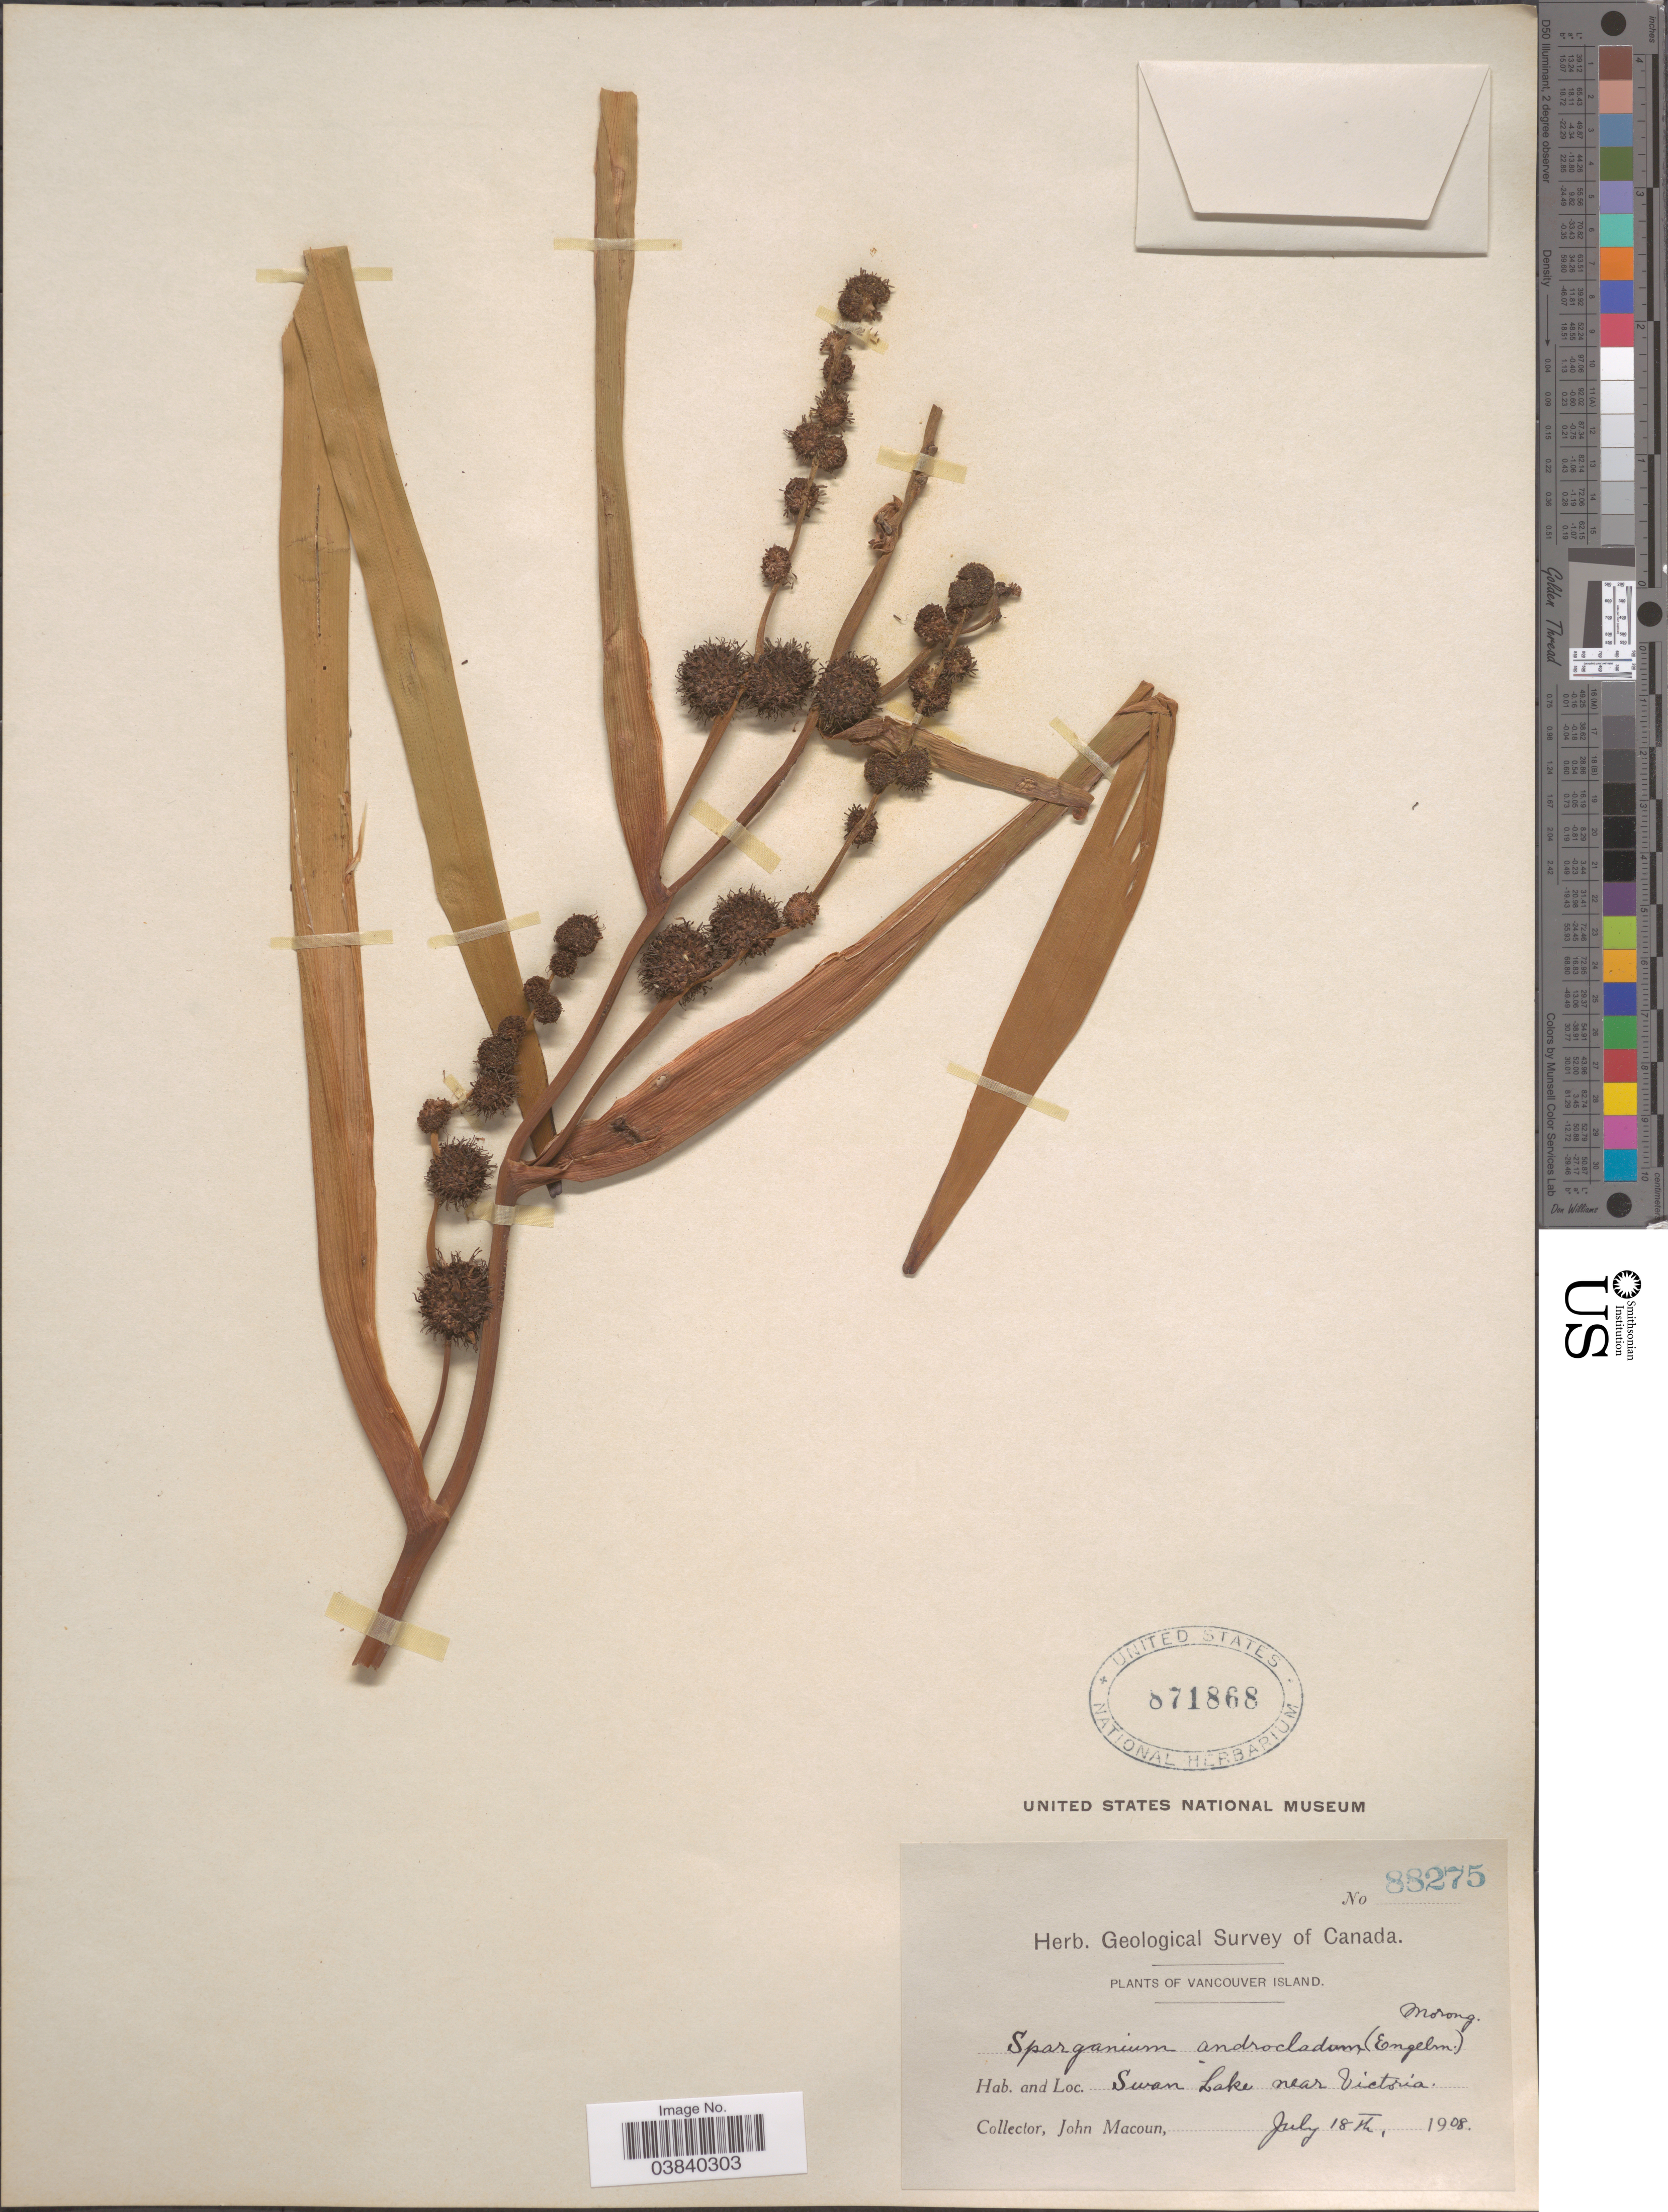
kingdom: Plantae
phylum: Tracheophyta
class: Liliopsida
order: Poales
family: Typhaceae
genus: Sparganium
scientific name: Sparganium eurycarpum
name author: Engelm.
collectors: J. Macoun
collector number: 88275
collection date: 1908-07-18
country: Canada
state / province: British Columbia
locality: Vancouver Island. Swan Lake near Victoria.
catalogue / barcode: US 871868